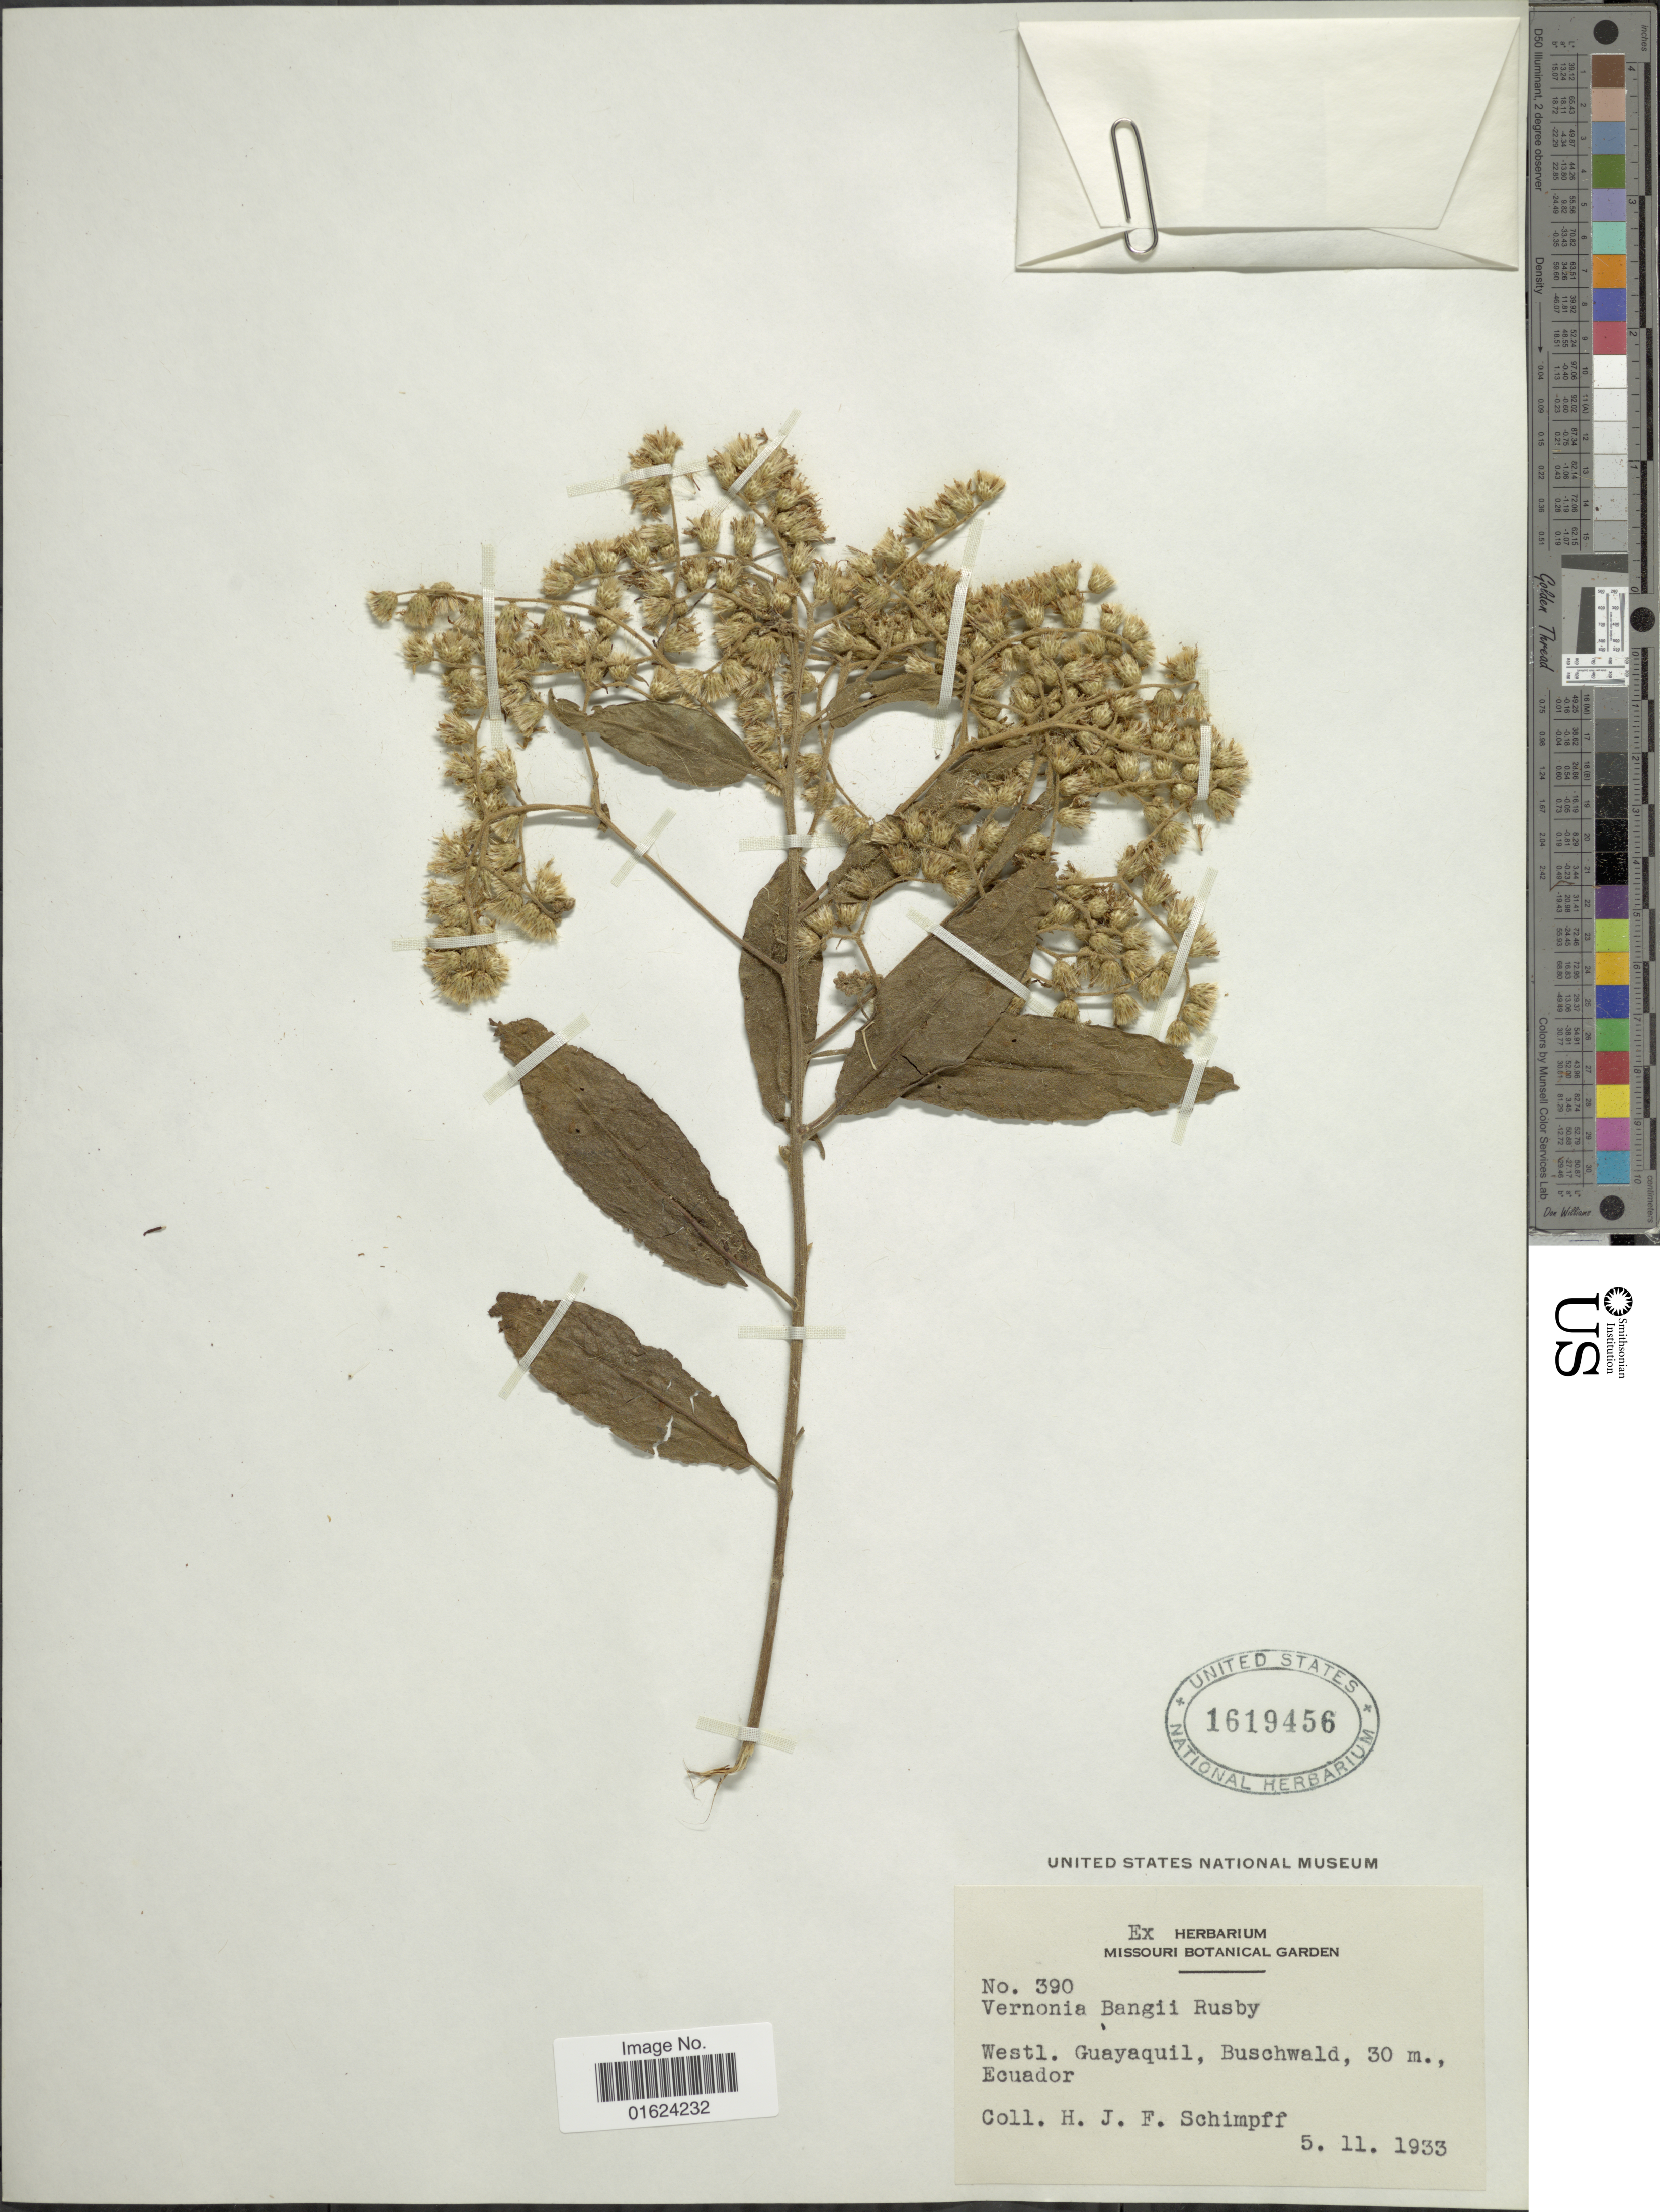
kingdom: Plantae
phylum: Tracheophyta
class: Magnoliopsida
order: Asterales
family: Asteraceae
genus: Vernonanthura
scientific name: Vernonanthura patens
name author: (Kunth) H. Rob.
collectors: H. Schimpff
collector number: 390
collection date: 1933-11-05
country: Ecuador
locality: Westl. Guayaquil, Bushwald, Ecuador.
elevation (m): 30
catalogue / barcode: US 1619456